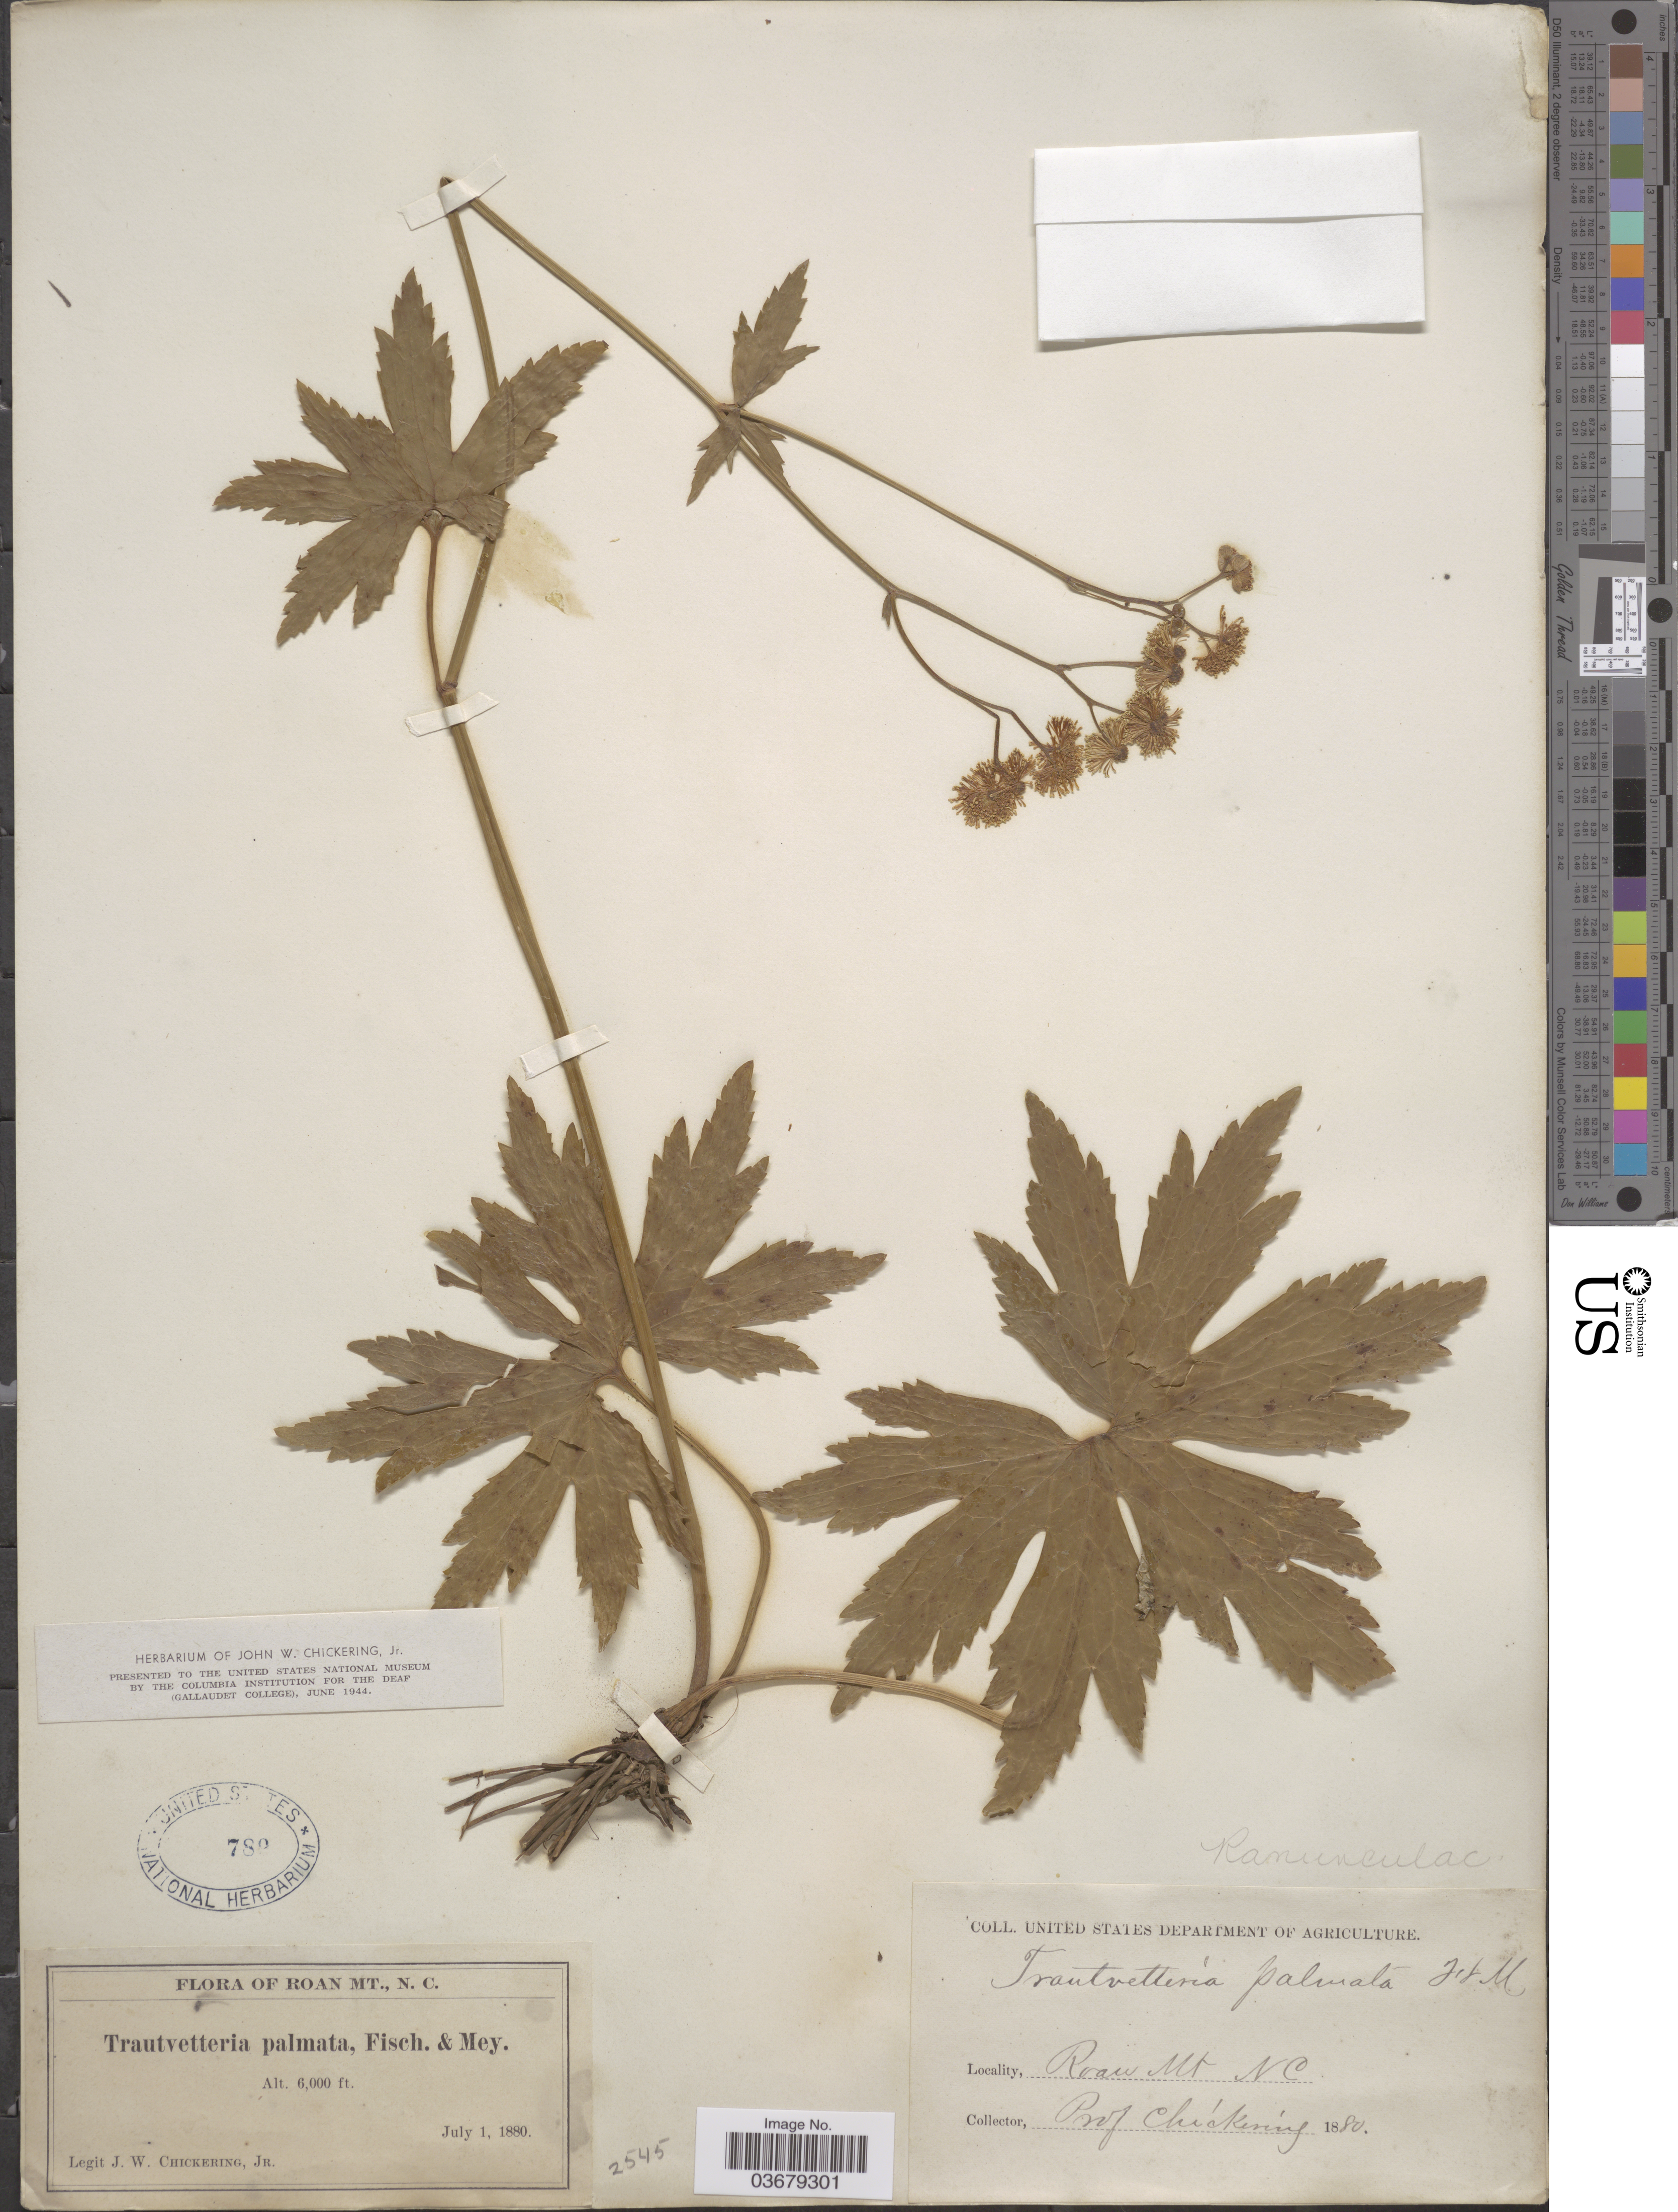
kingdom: Plantae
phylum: Tracheophyta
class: Magnoliopsida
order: Ranunculales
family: Ranunculaceae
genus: Trautvetteria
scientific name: Trautvetteria caroliniensis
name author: (Walter) Vail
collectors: J. Chickering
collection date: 1880-07-01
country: United States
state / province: North Carolina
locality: Roan Mt.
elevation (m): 1829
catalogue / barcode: US 789